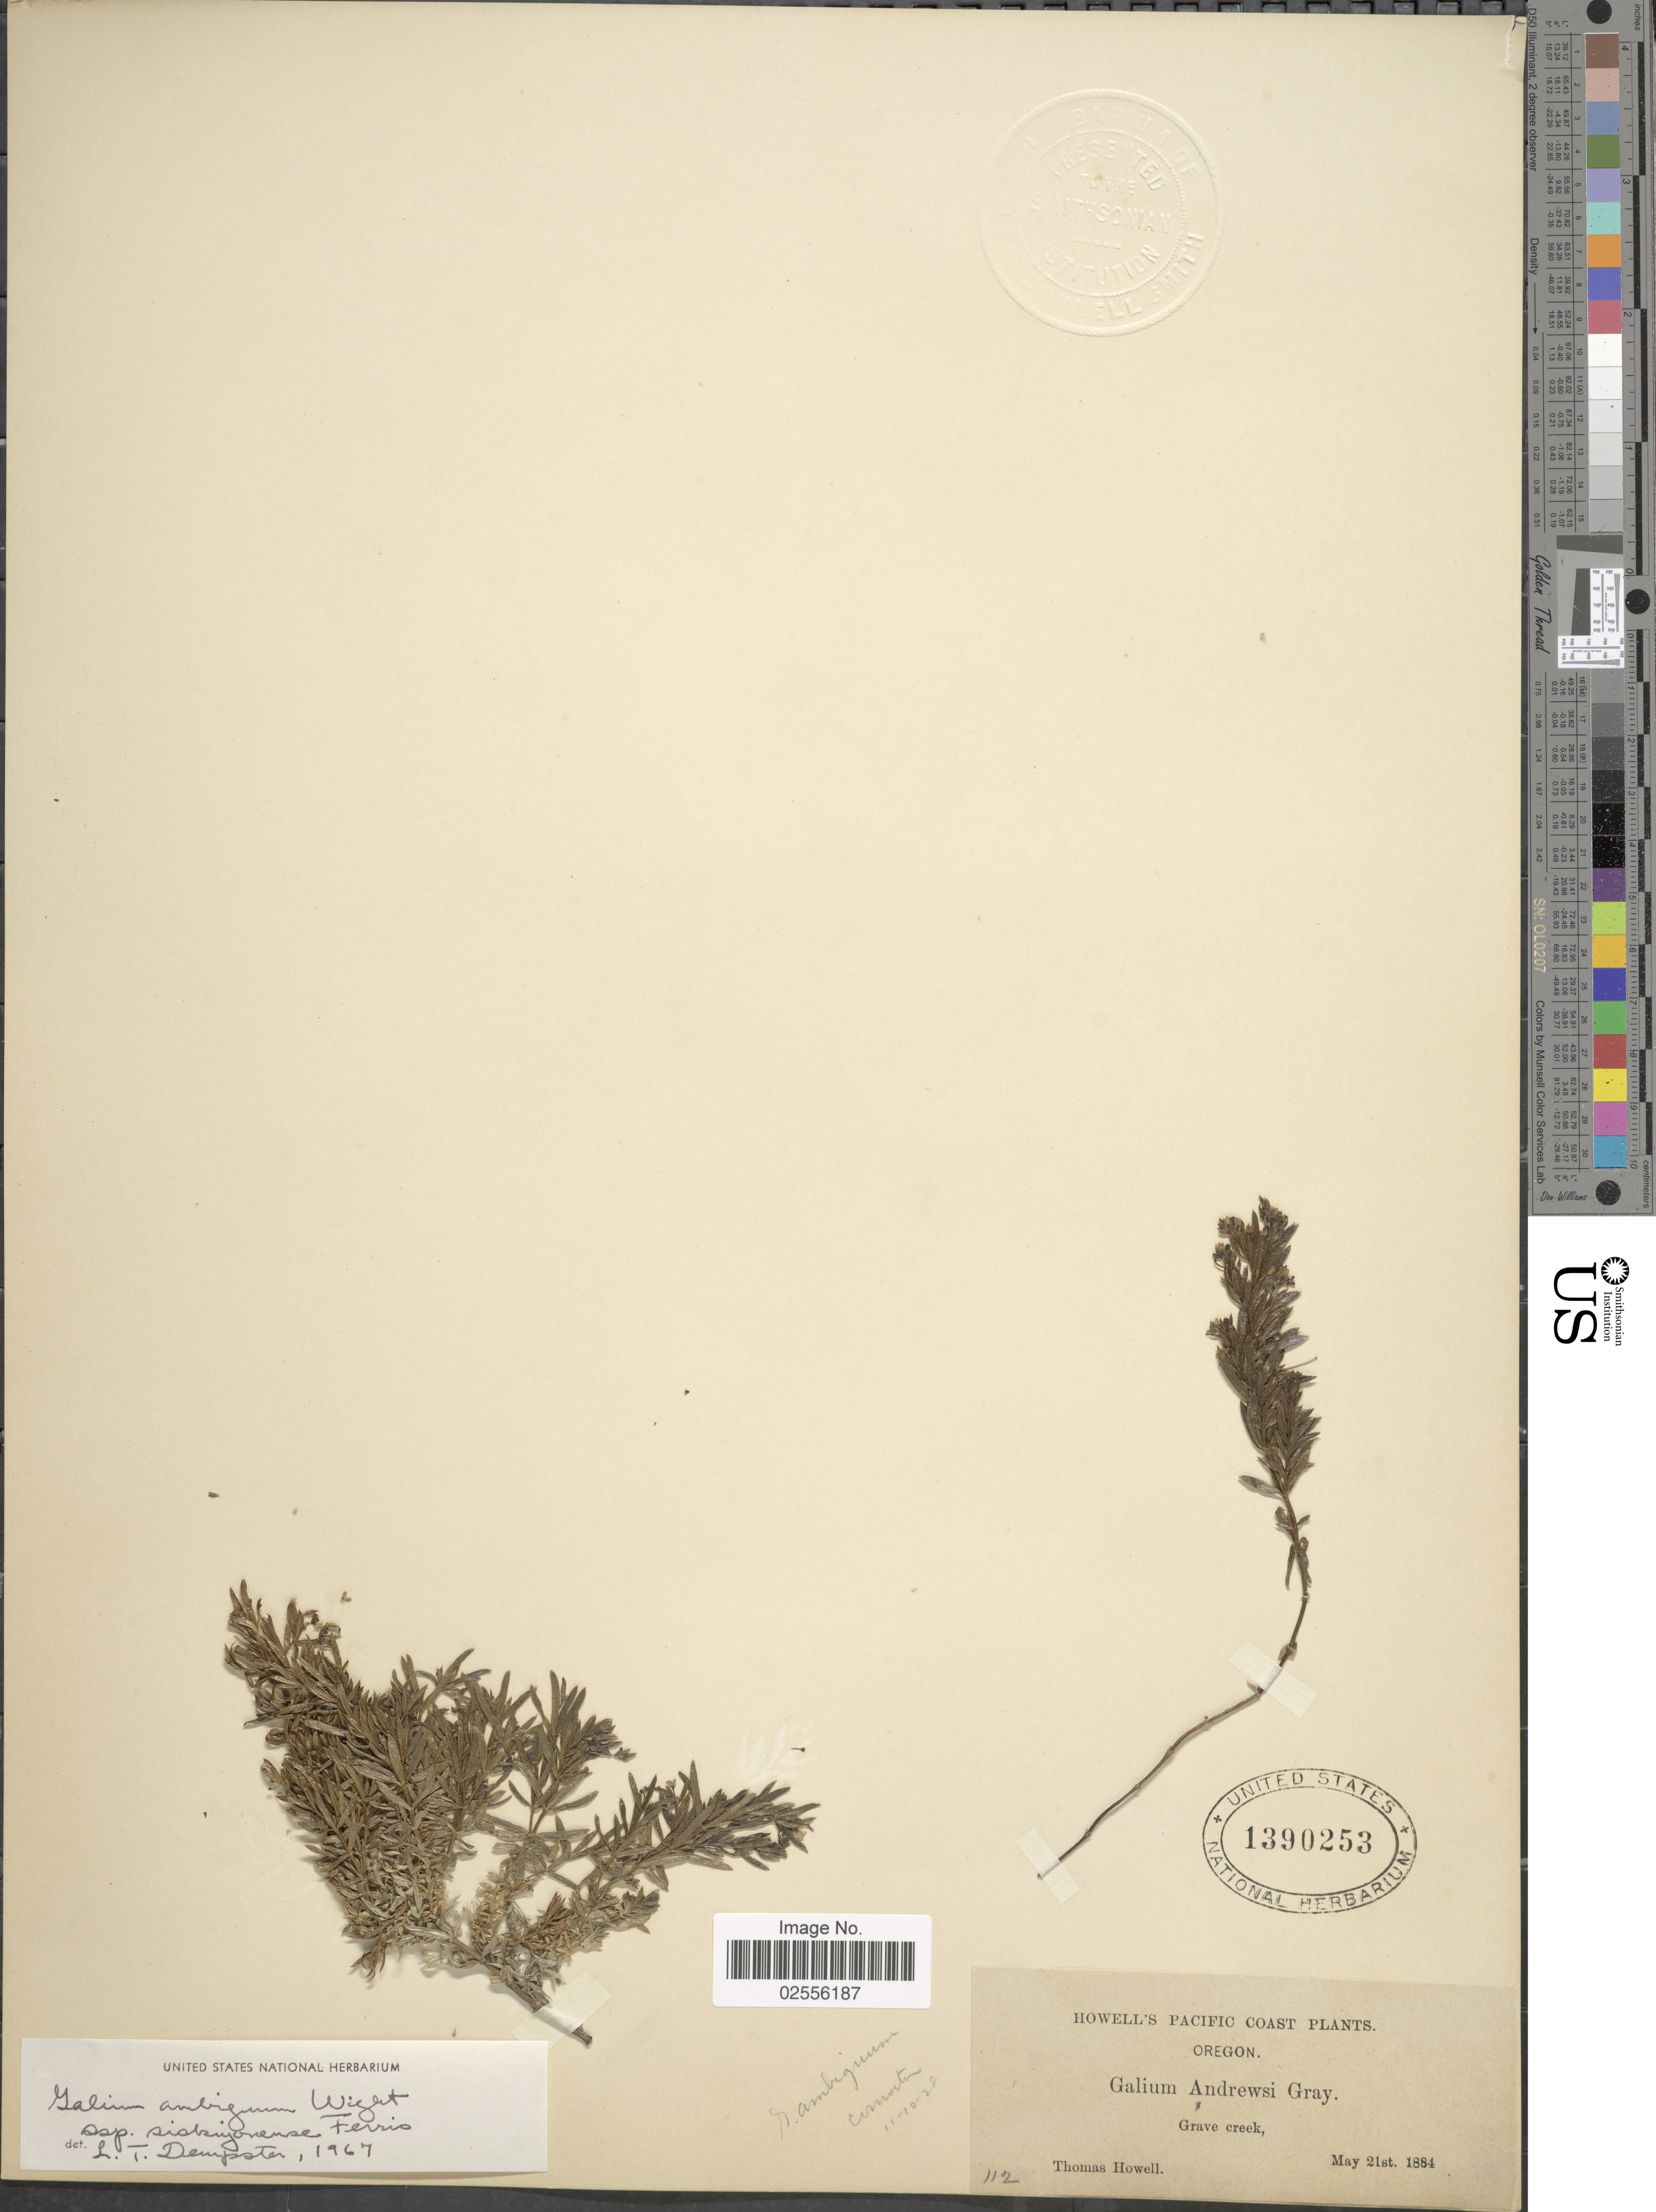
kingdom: Plantae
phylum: Tracheophyta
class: Magnoliopsida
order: Gentianales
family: Rubiaceae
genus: Galium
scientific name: Galium ambiguum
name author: W. Wight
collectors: T. Howell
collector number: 112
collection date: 1884-05-21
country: United States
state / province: Oregon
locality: Pacific Coast, Grave Creek.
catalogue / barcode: US 1390253